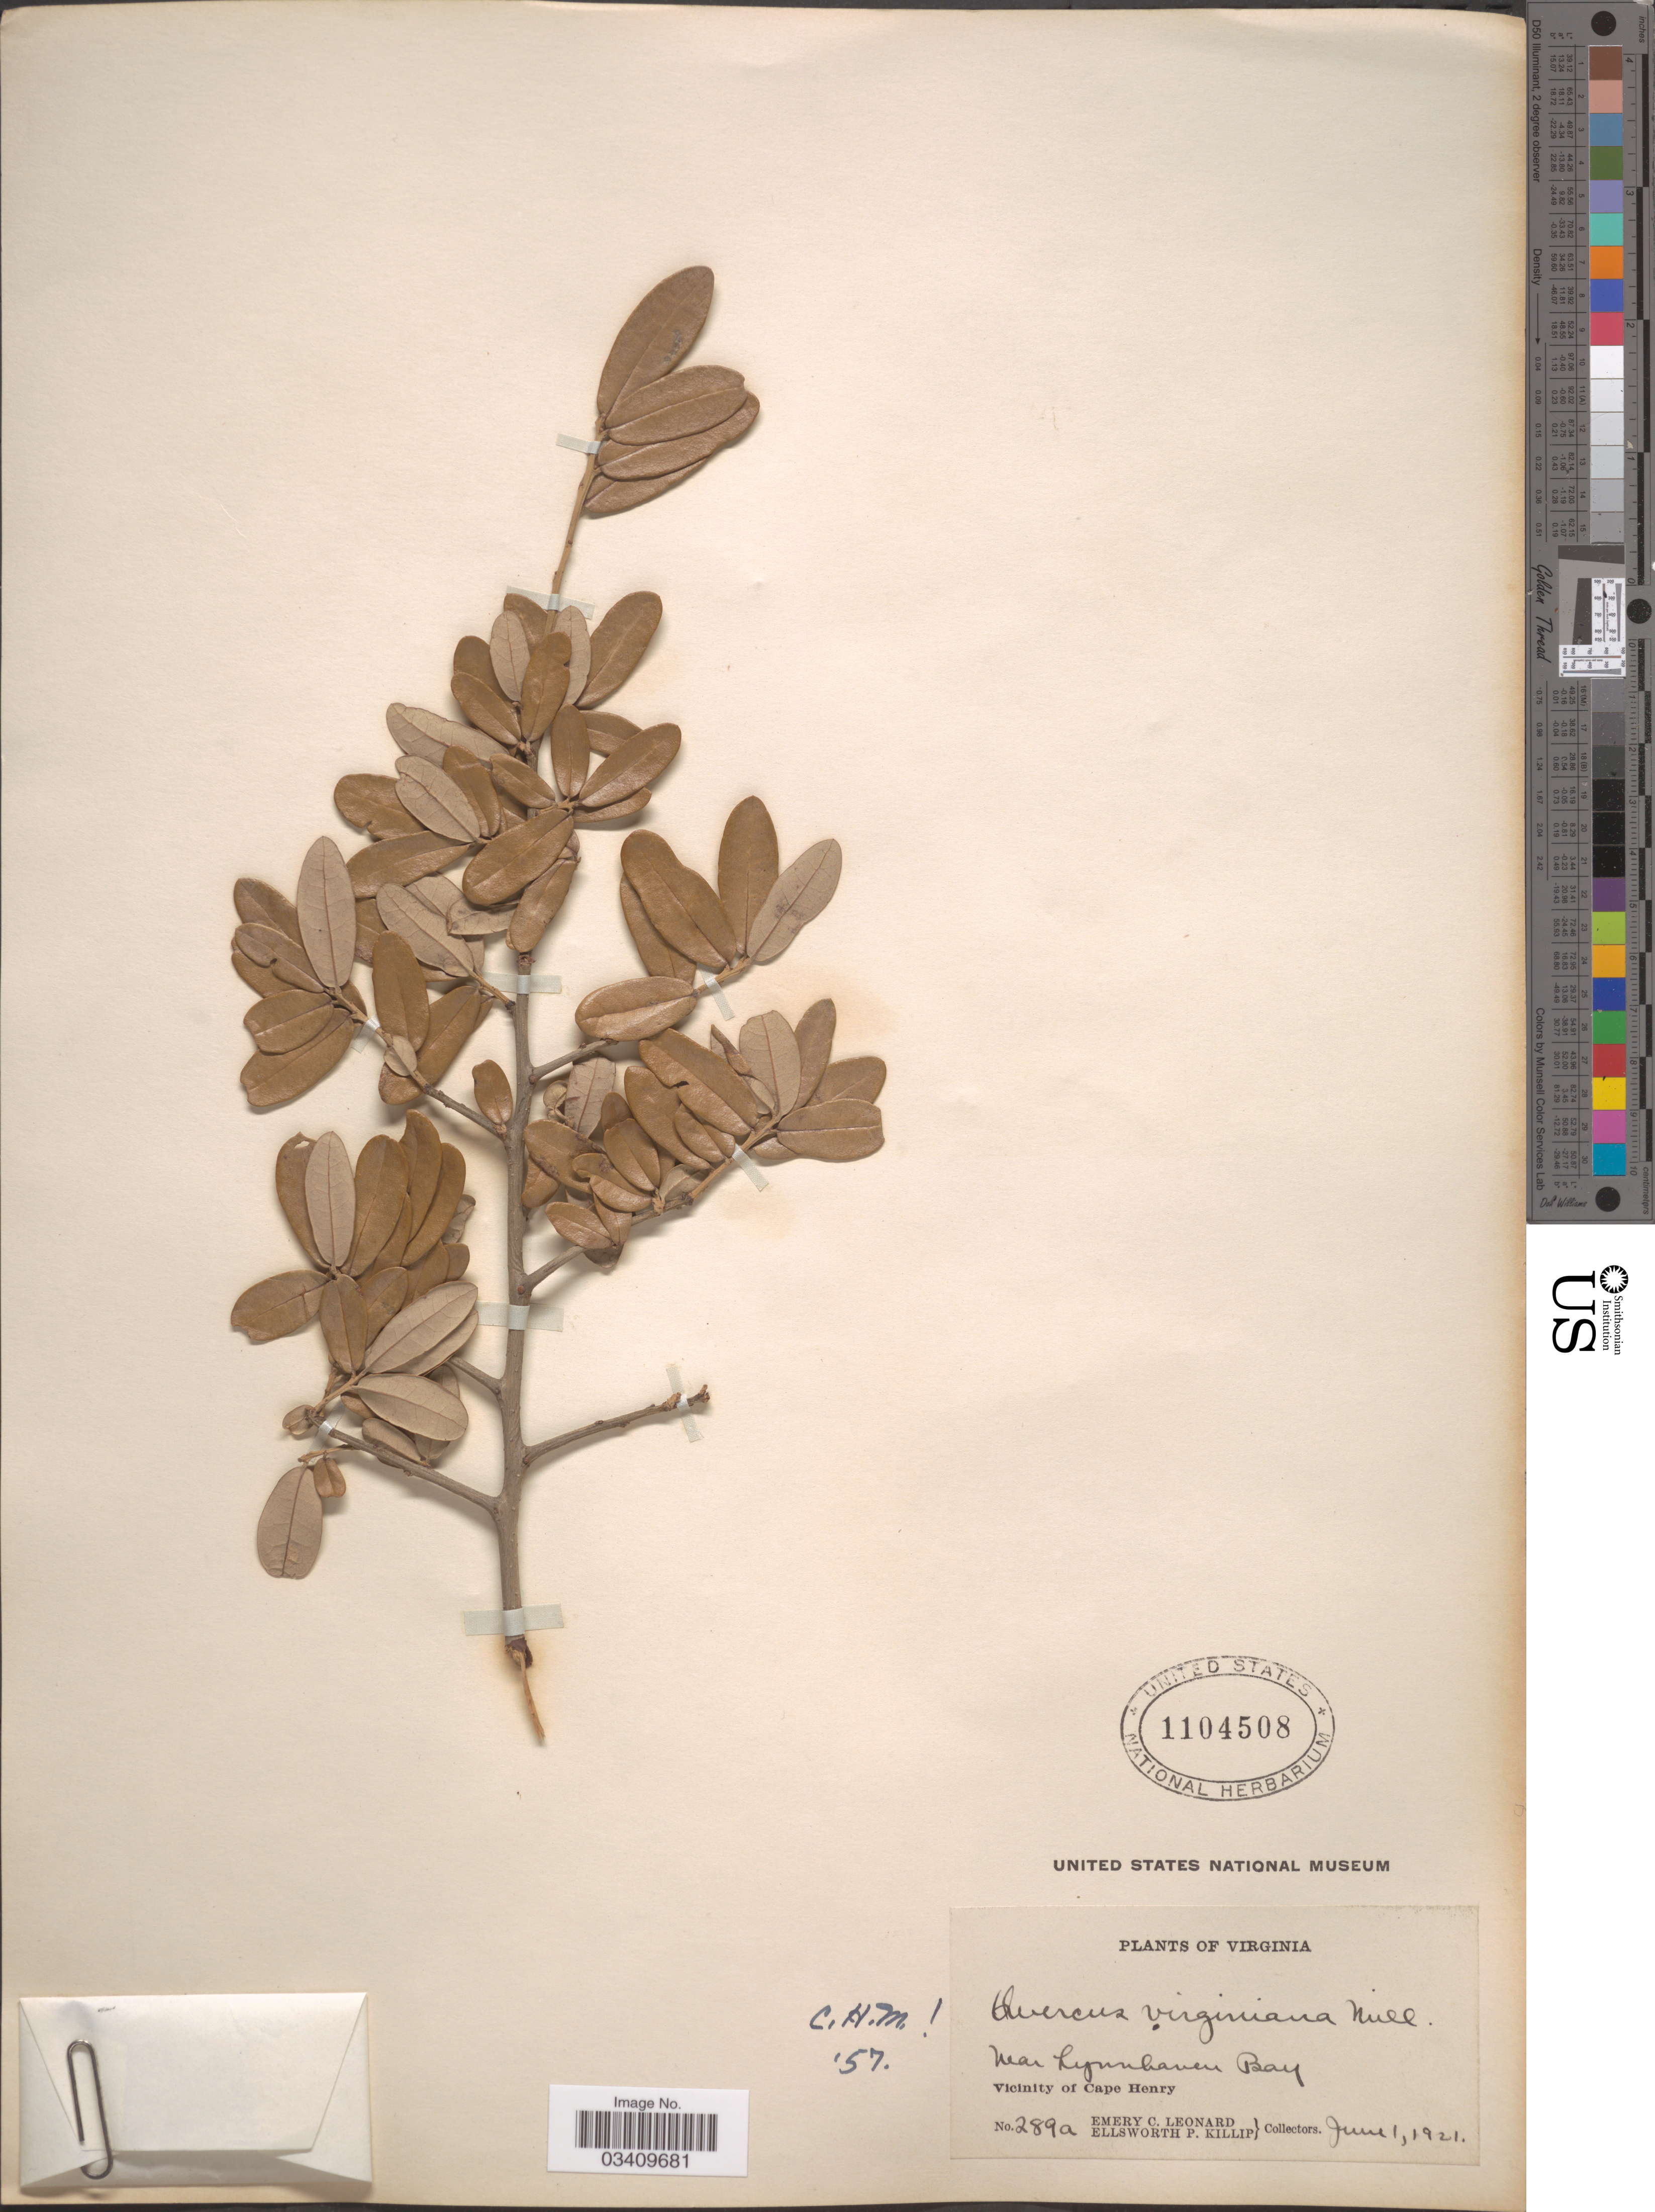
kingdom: Plantae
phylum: Tracheophyta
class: Magnoliopsida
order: Fagales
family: Fagaceae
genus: Quercus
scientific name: Quercus virginiana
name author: Mill.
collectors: E. C. Leonard & E. P. Killip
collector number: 289a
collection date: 1921-06-01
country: United States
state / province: Virginia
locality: Near Lynnhaven Bay. Vicinity of Cape Henry.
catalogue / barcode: US 1104508